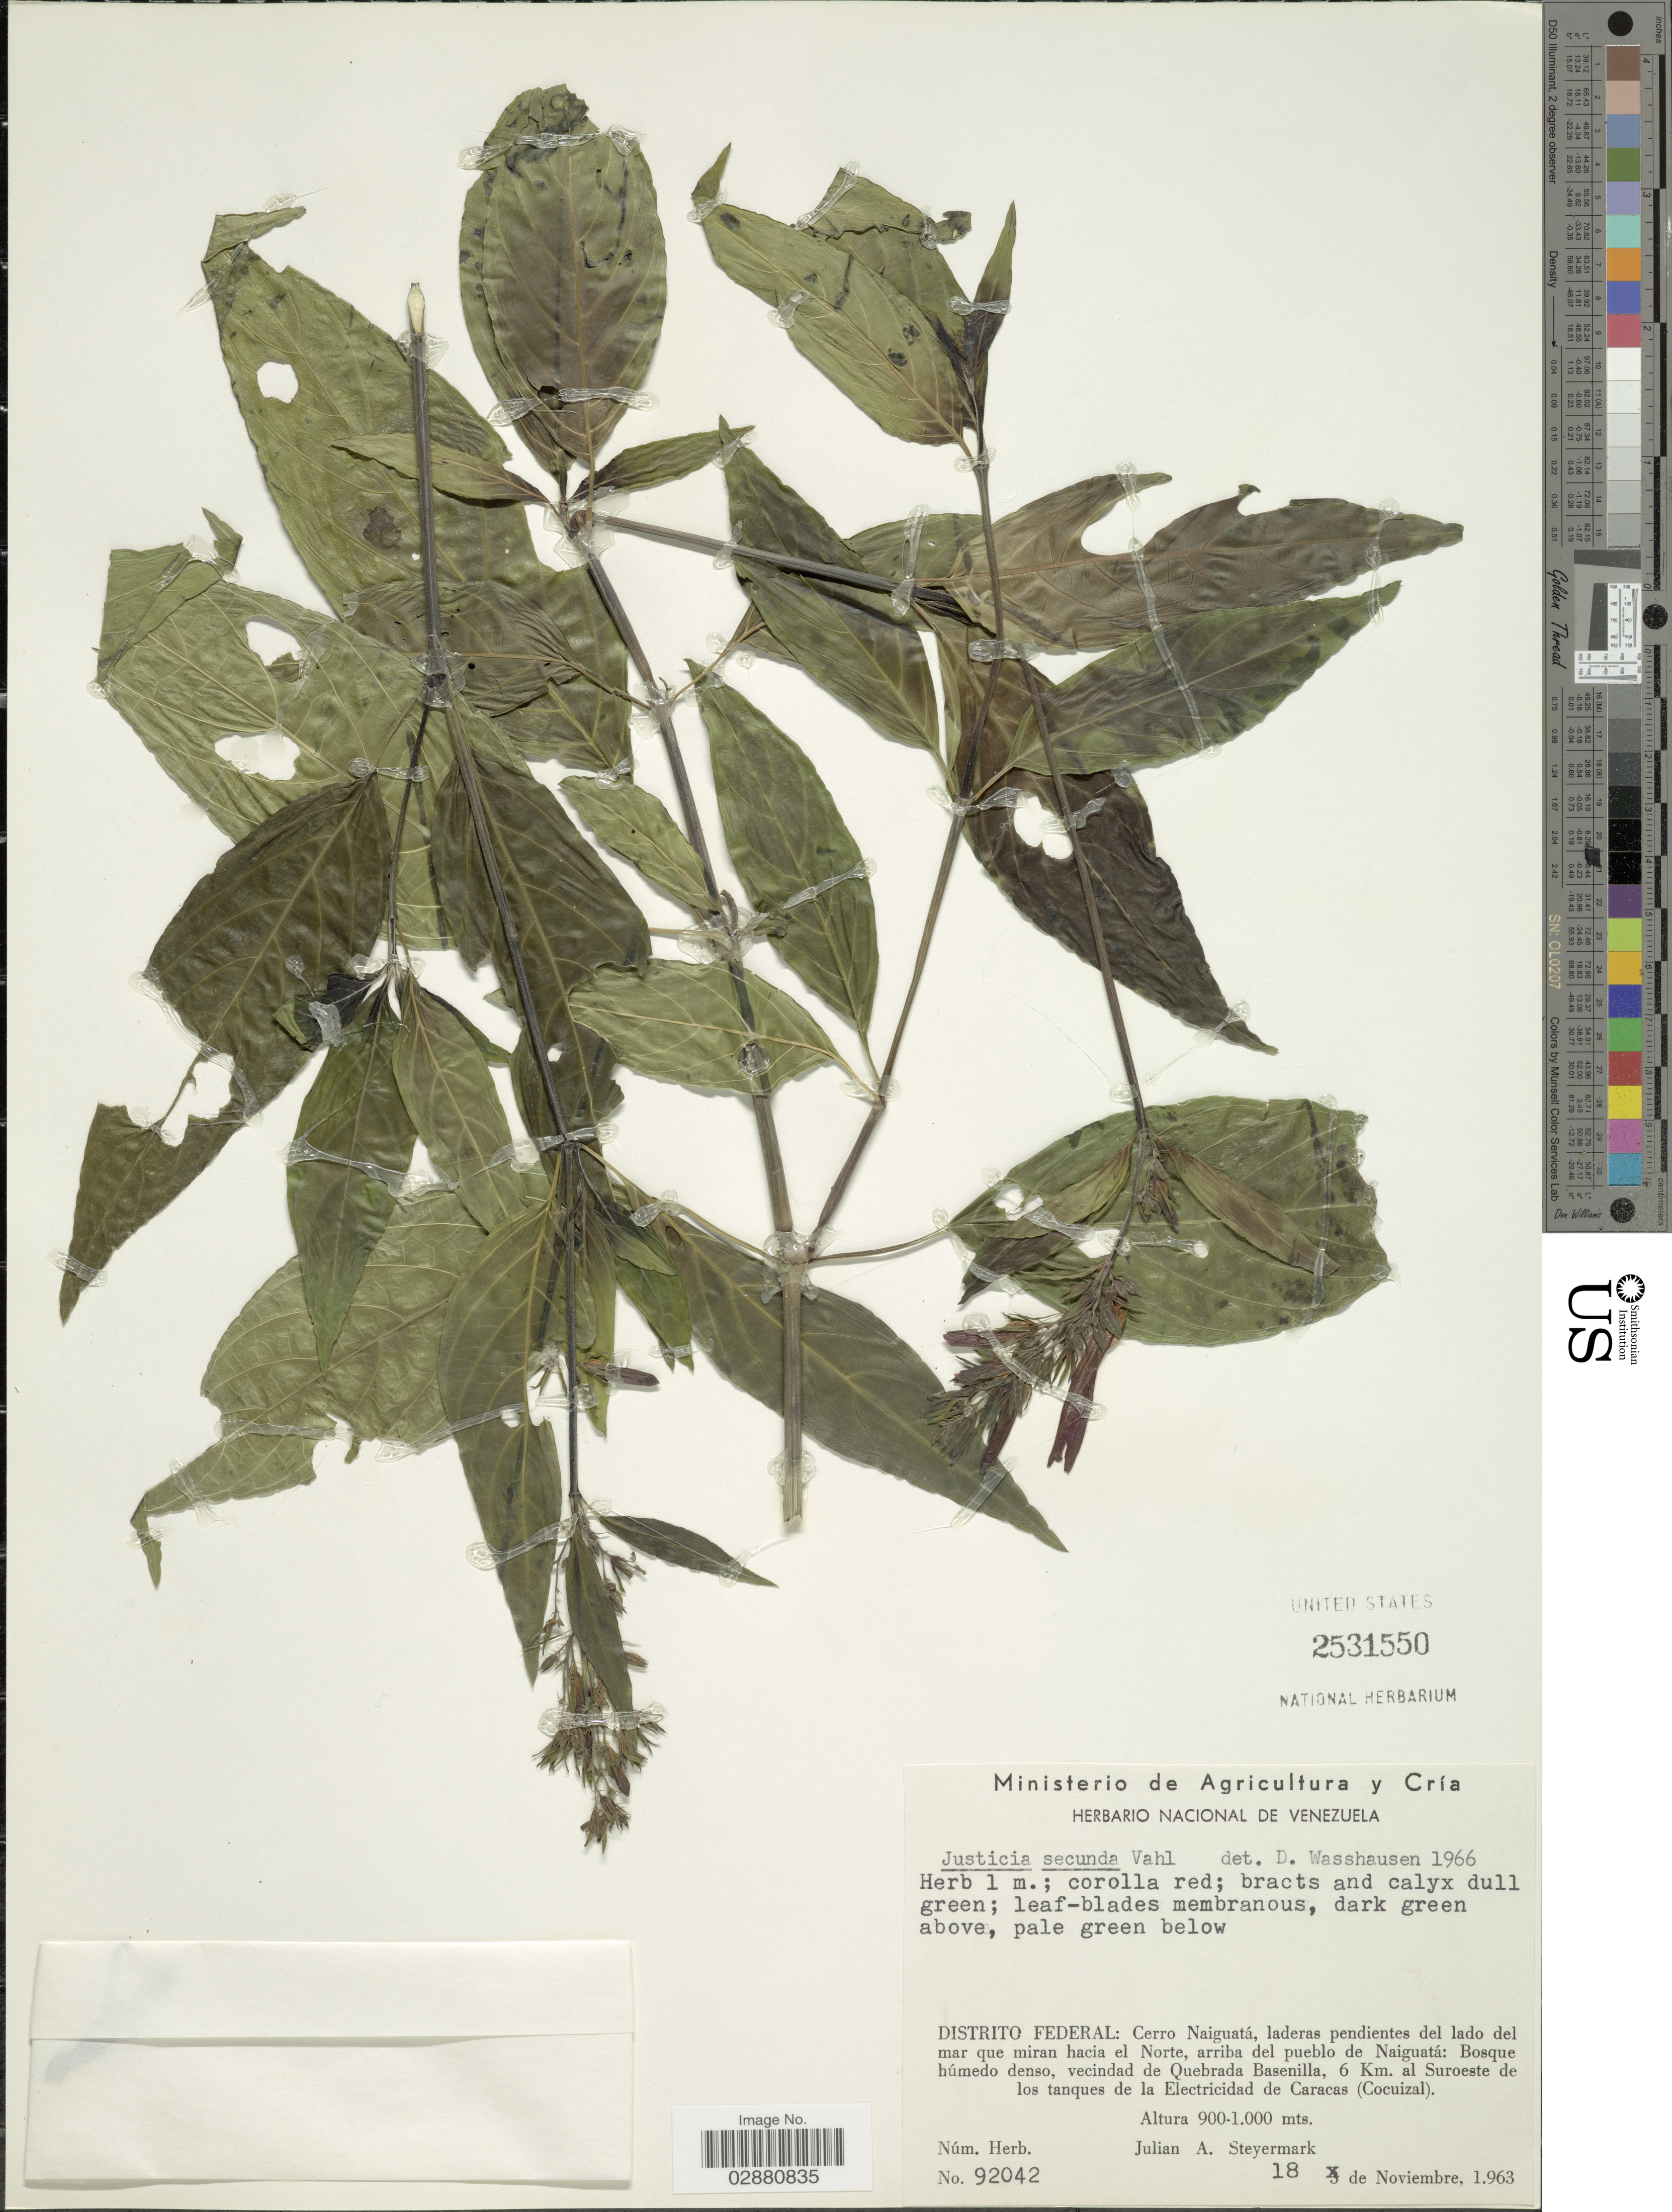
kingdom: Plantae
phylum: Tracheophyta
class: Magnoliopsida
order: Lamiales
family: Acanthaceae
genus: Justicia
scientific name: Justicia secunda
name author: Vahl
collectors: J. Steyermark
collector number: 92042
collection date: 1963-11-18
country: Venezuela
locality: Distrito Federal: Cerro Naiguatá, laderas pendientes del lado del mar que miran hacia el Norte, arriba del pueblo de Naiguatá: Bosque húmedo denso, vecindad de Quebrada Basenilla, 6 Km. al Suroeste de los tanques de la Electricidad de Caracas (Cocuizal).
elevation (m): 900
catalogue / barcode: US 2531550